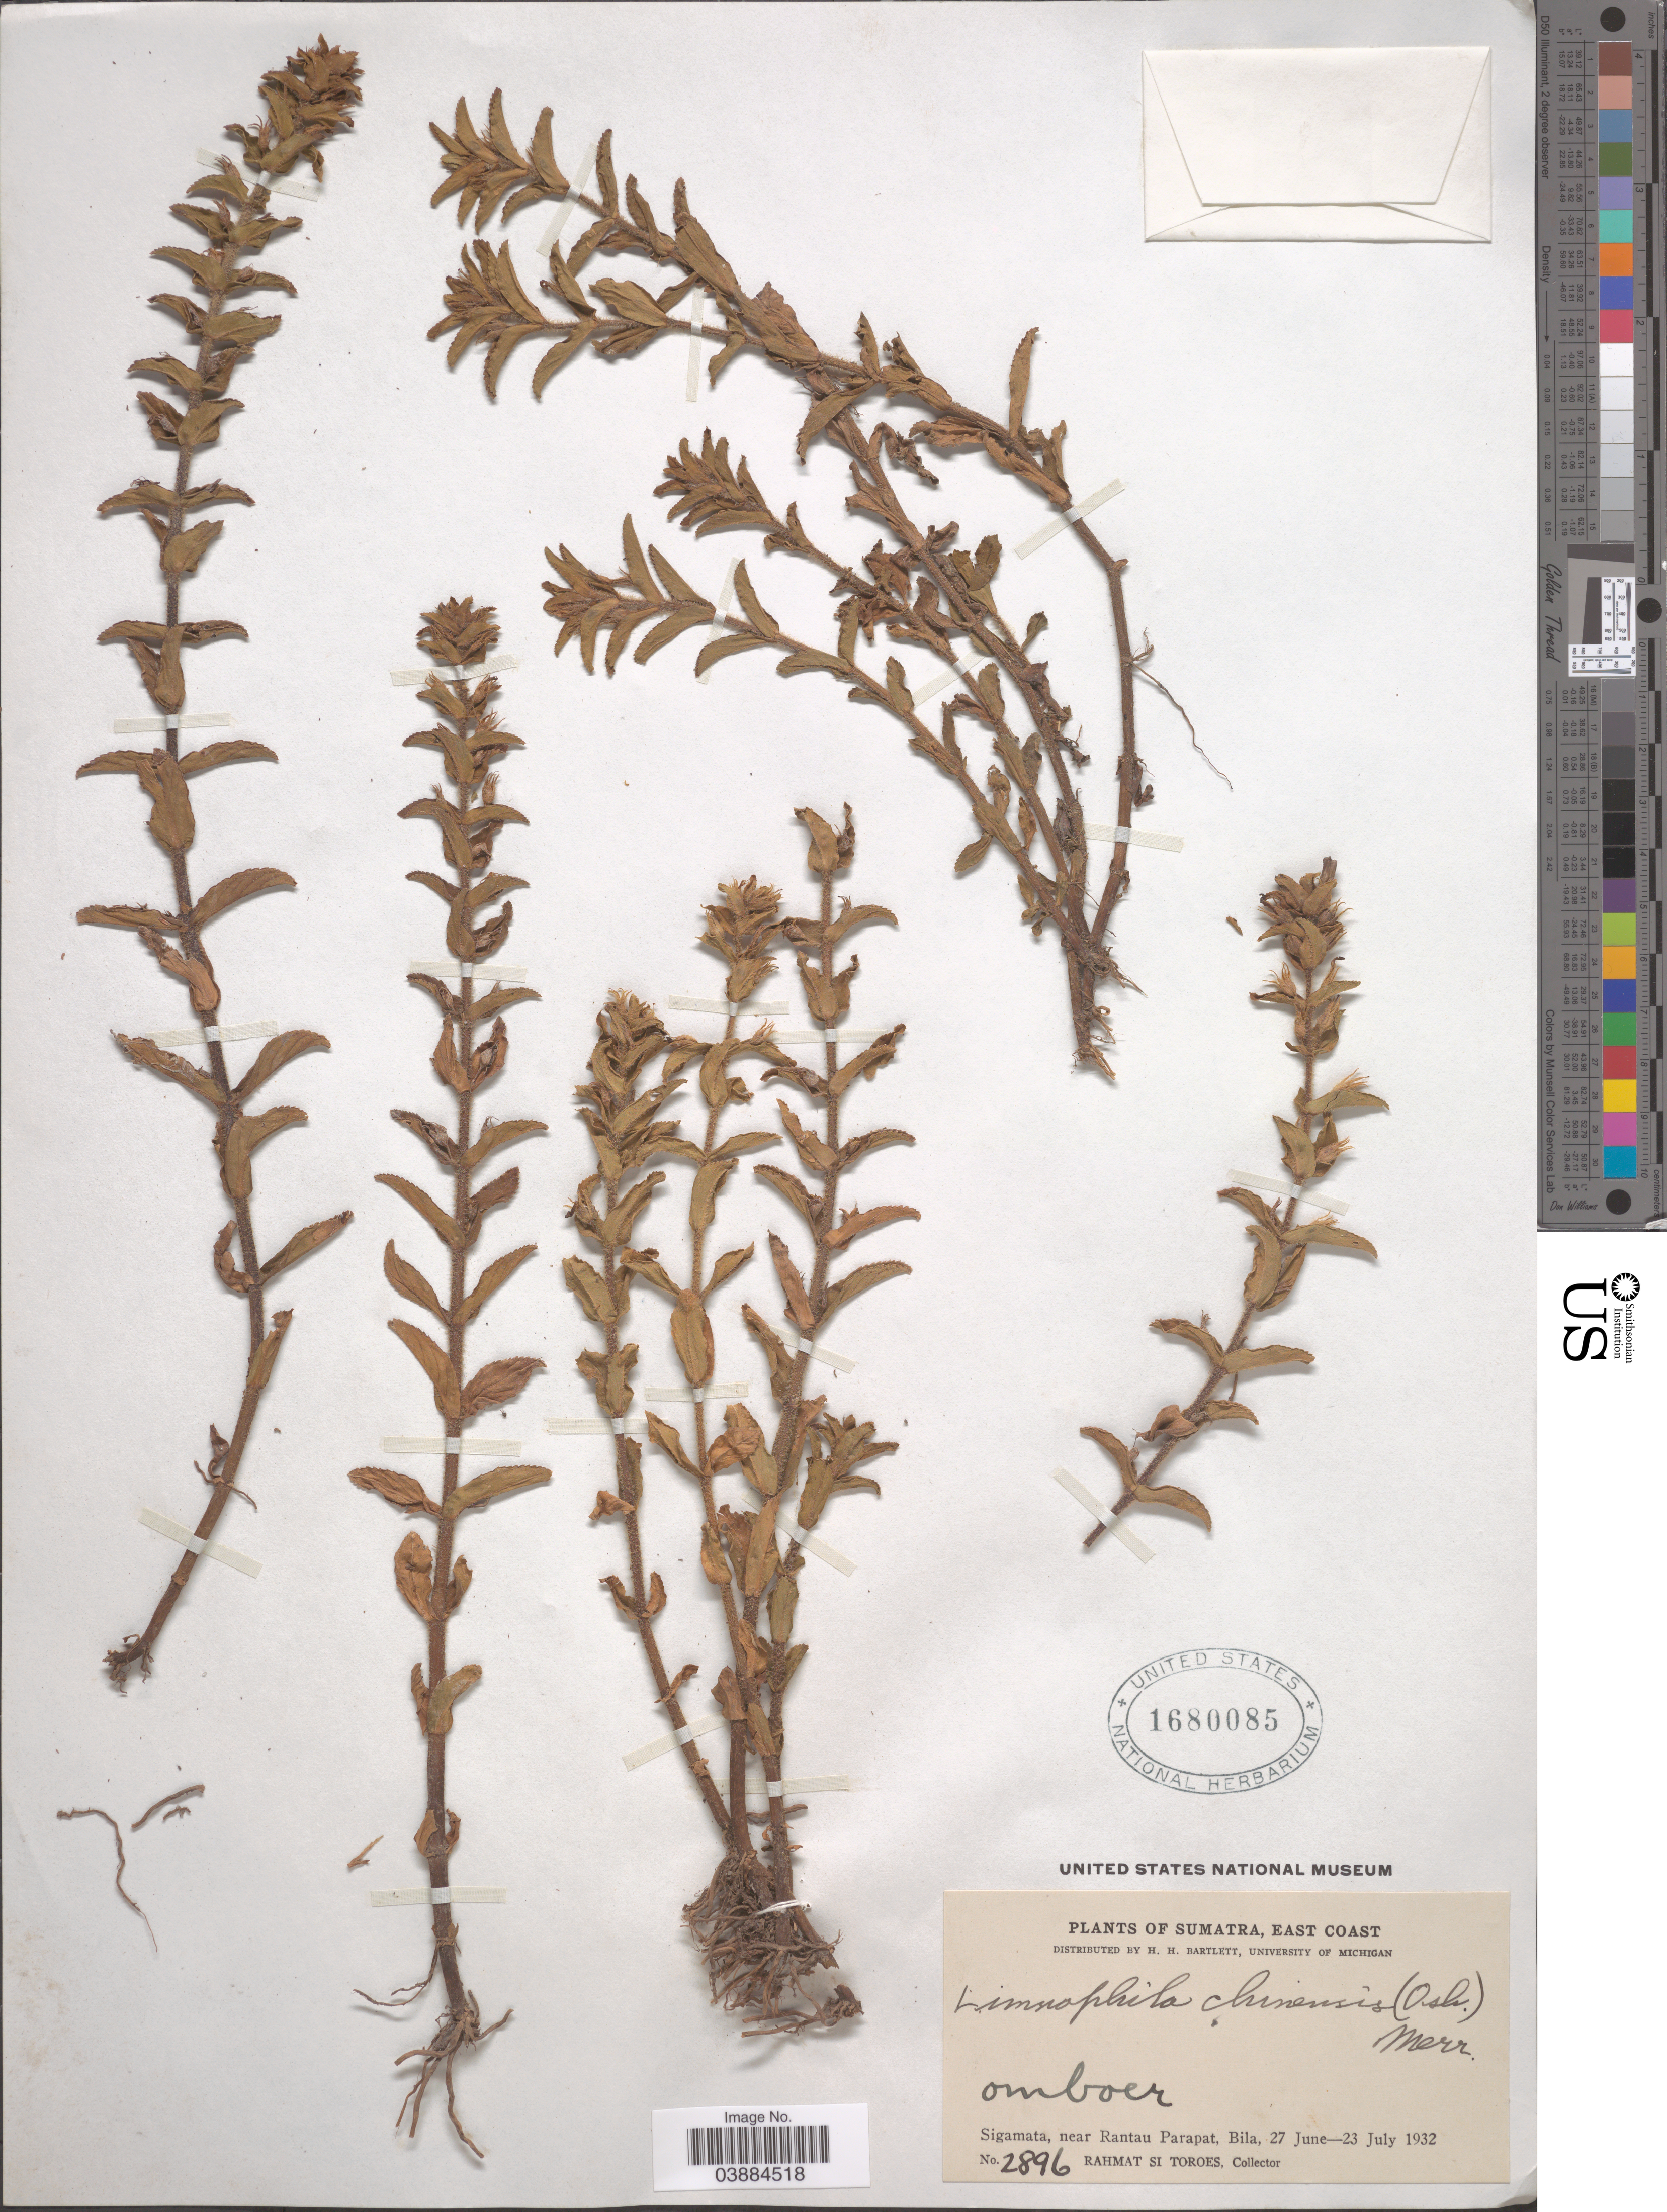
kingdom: Plantae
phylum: Tracheophyta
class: Magnoliopsida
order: Lamiales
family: Plantaginaceae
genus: Limnophila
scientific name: Limnophila chinensis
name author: (Osbeck) Merr.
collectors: Rahmat Si Boeea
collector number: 2896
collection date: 1932-06-27/1932-07-23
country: Indonesia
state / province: Sumatra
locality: East Coast. Sigamata, near Rantau Parapat, Bila.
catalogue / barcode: US 1680085